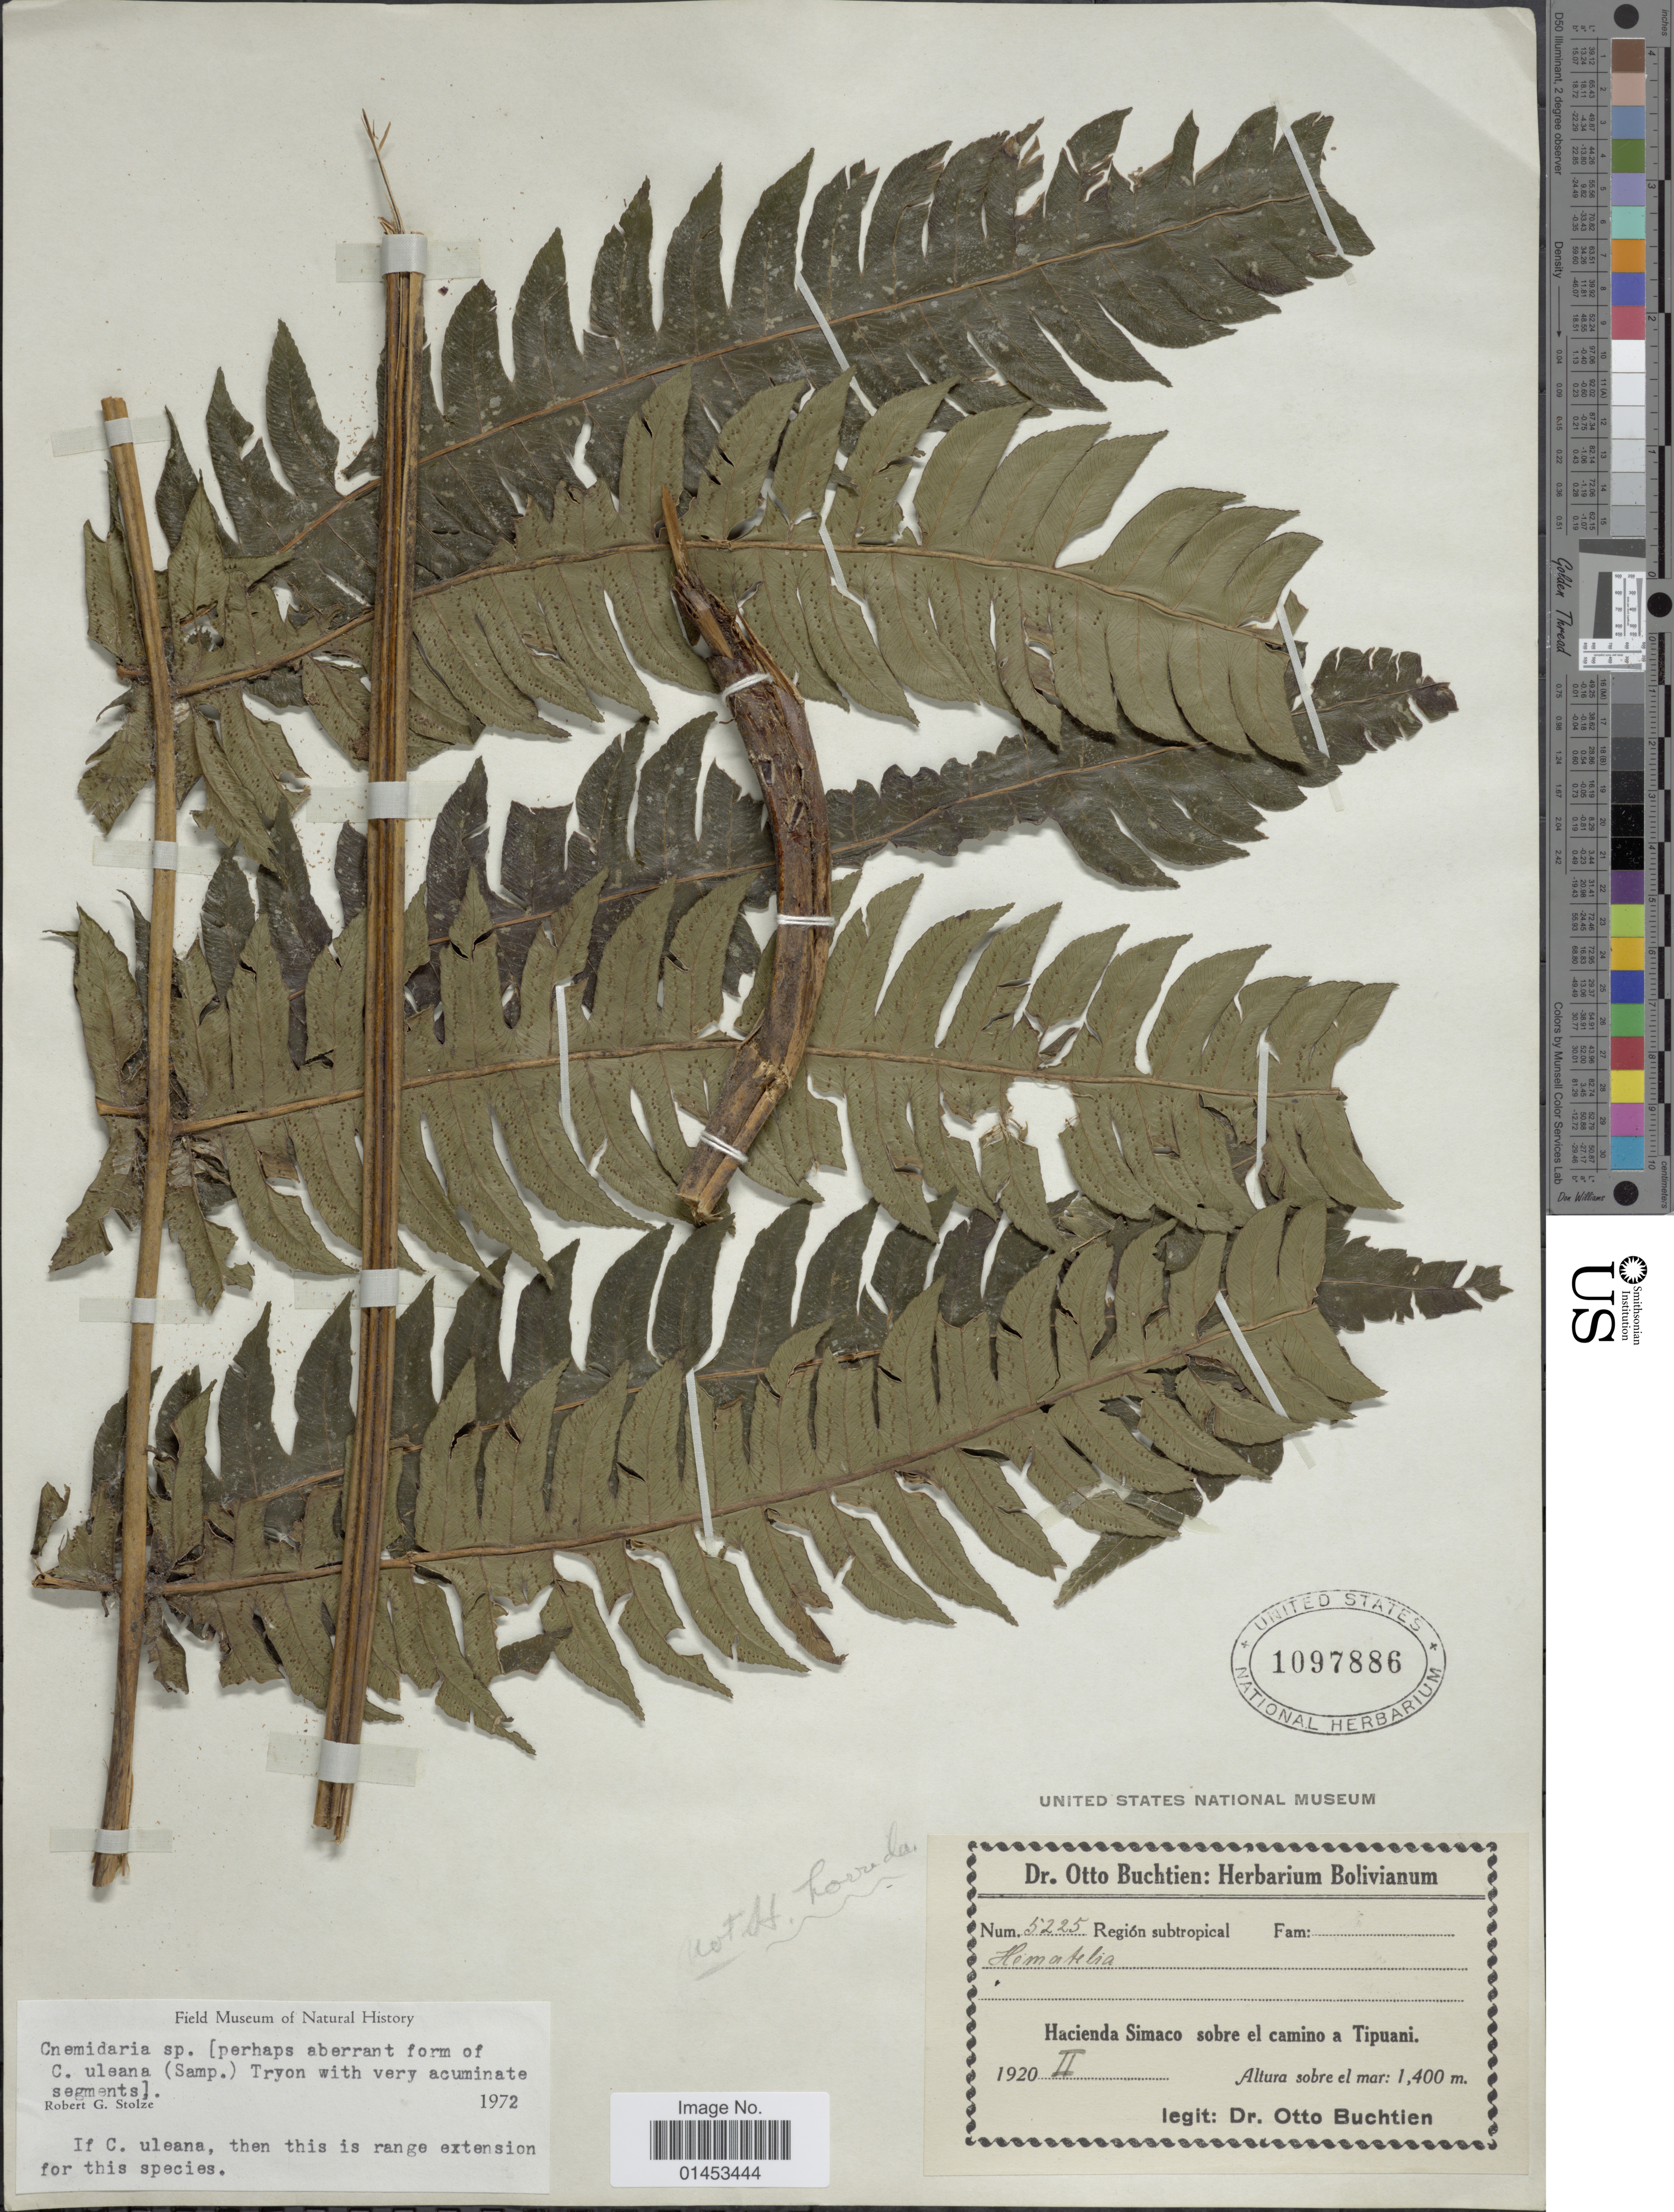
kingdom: Plantae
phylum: Tracheophyta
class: Polypodiopsida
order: Cyatheales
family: Cyatheaceae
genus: Cyathea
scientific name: Cyathea sp.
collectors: O. Buchtien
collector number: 5225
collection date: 1920-02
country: Bolivia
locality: Region subtropical, Hacienda Simaco sobre el camino a Tipuani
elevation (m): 1400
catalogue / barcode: US 1097886